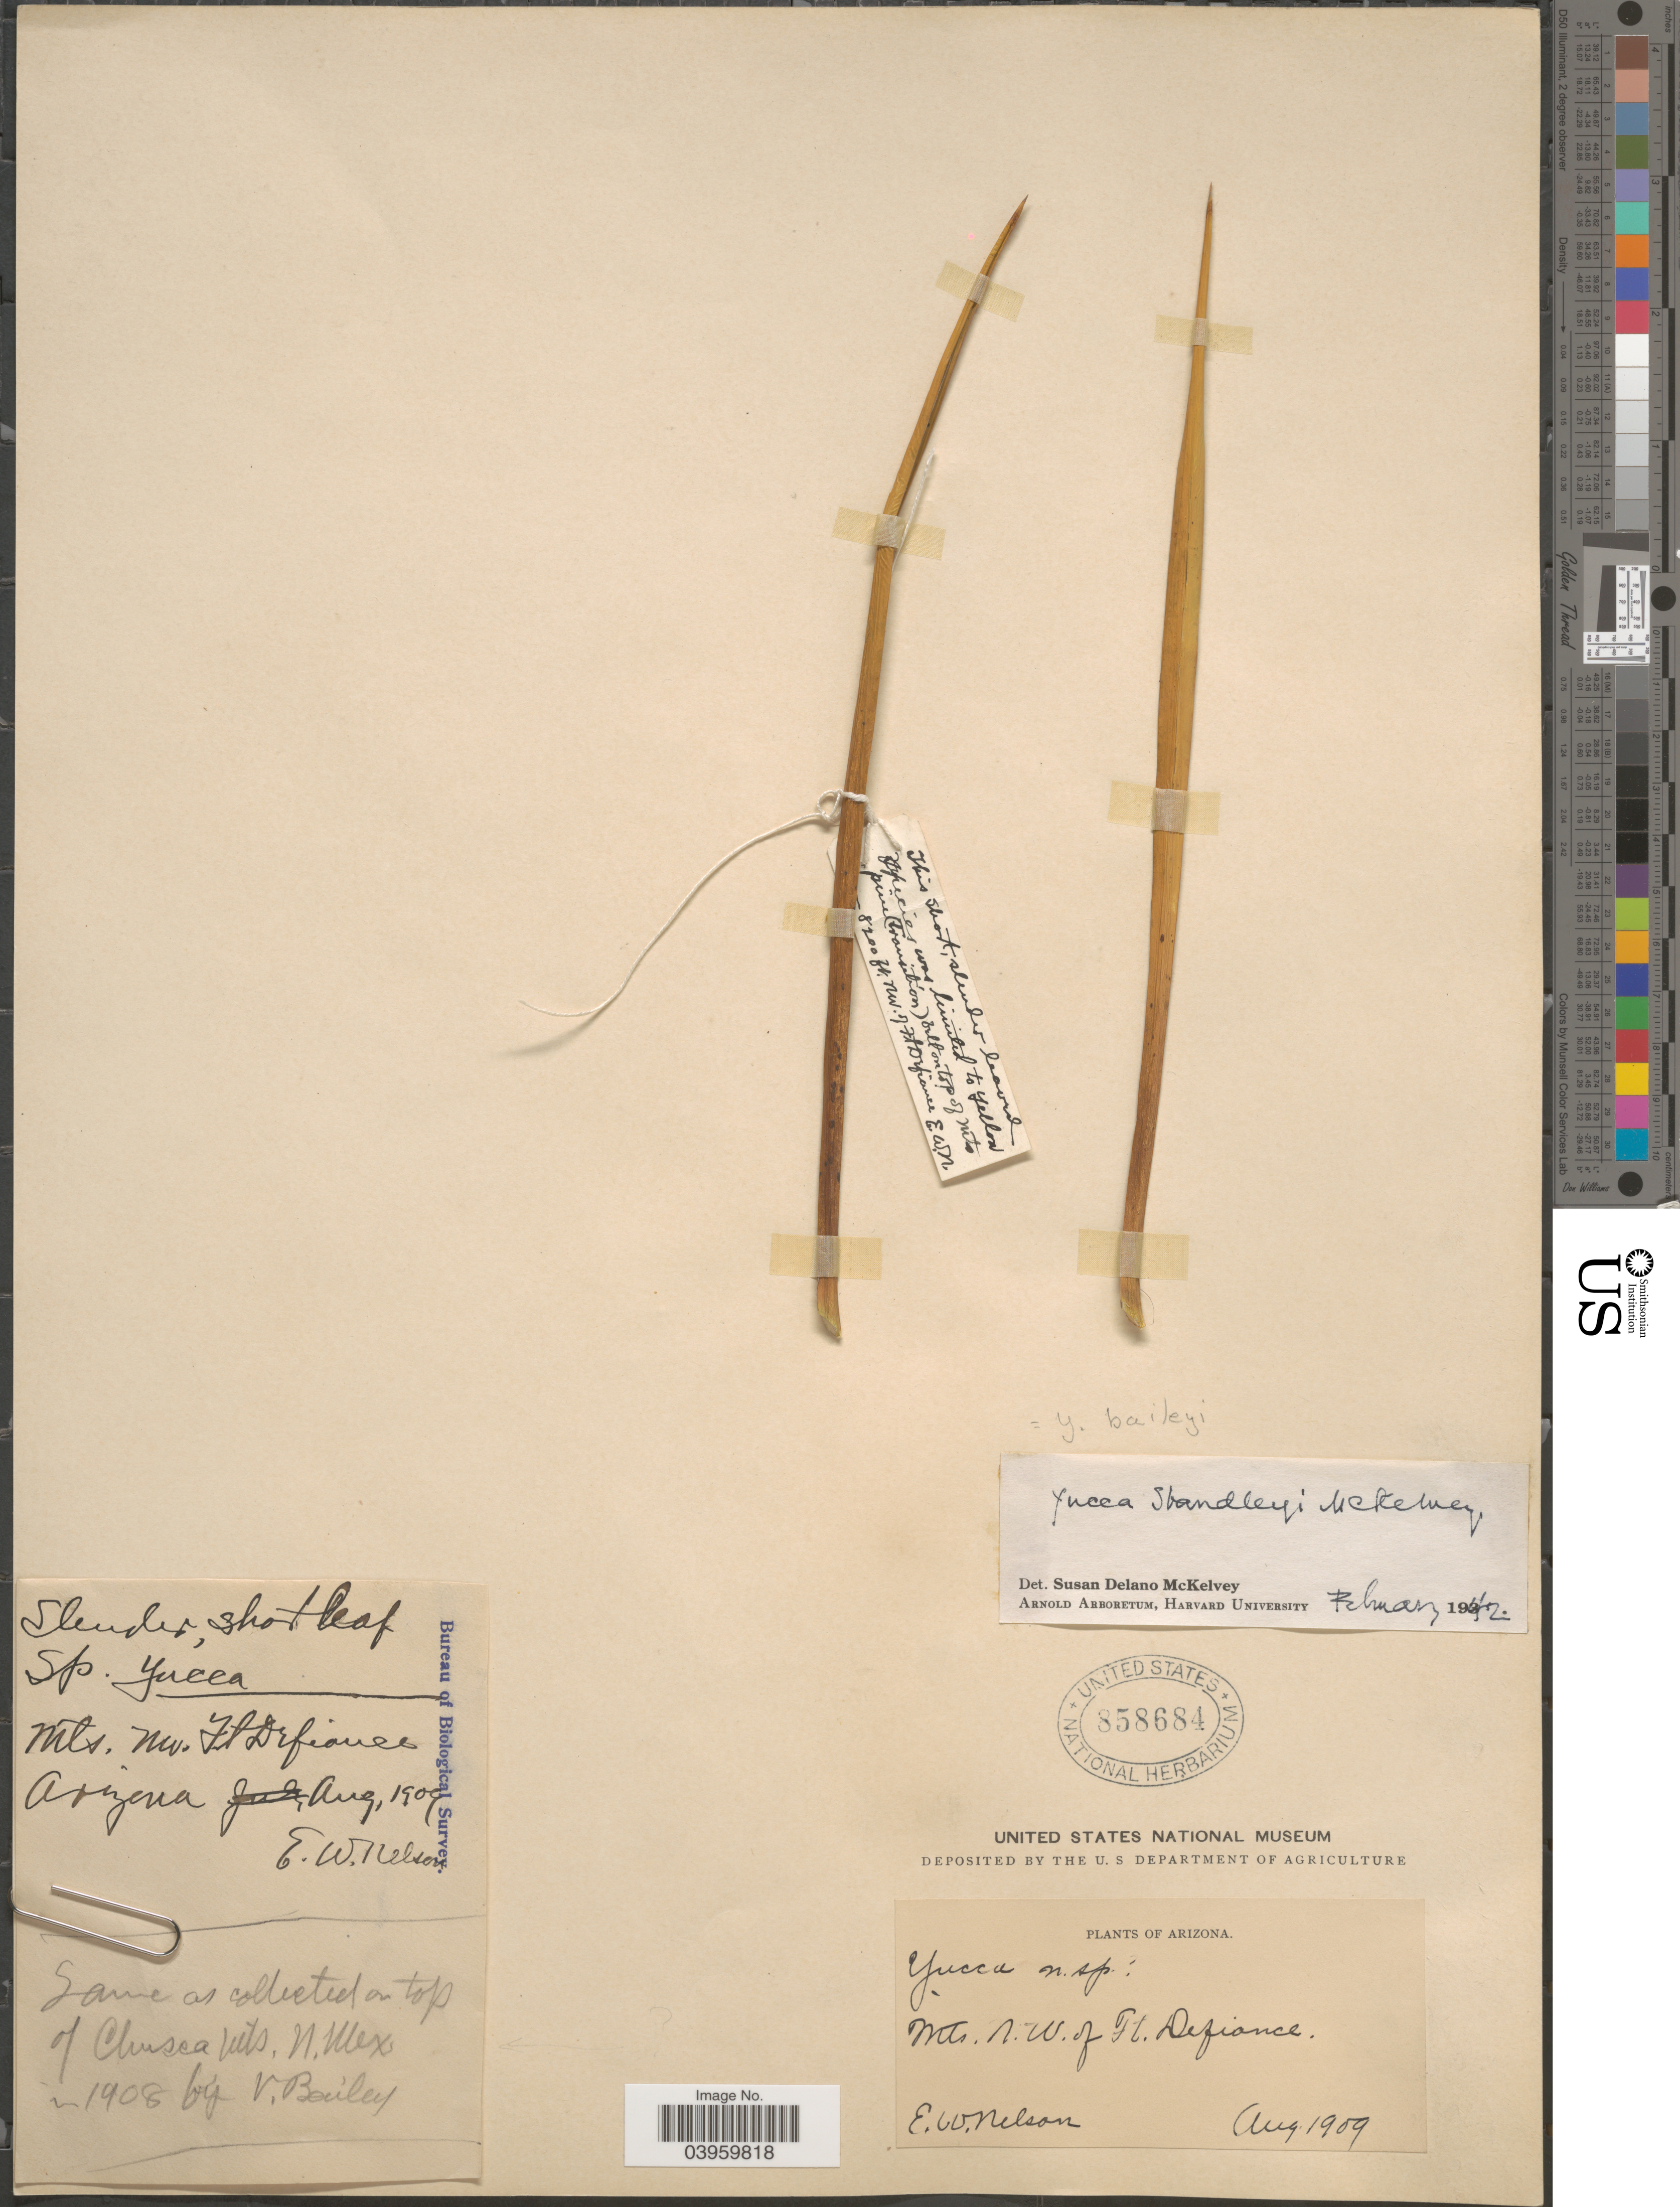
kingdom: Plantae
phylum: Tracheophyta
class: Liliopsida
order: Asparagales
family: Asparagaceae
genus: Yucca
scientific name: Yucca baileyi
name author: Wooton & Standl.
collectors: E. W. Nelson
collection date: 1909-08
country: United States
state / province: Arizona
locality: Mts. N. W. of Ft. Defiance.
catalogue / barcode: US 858684